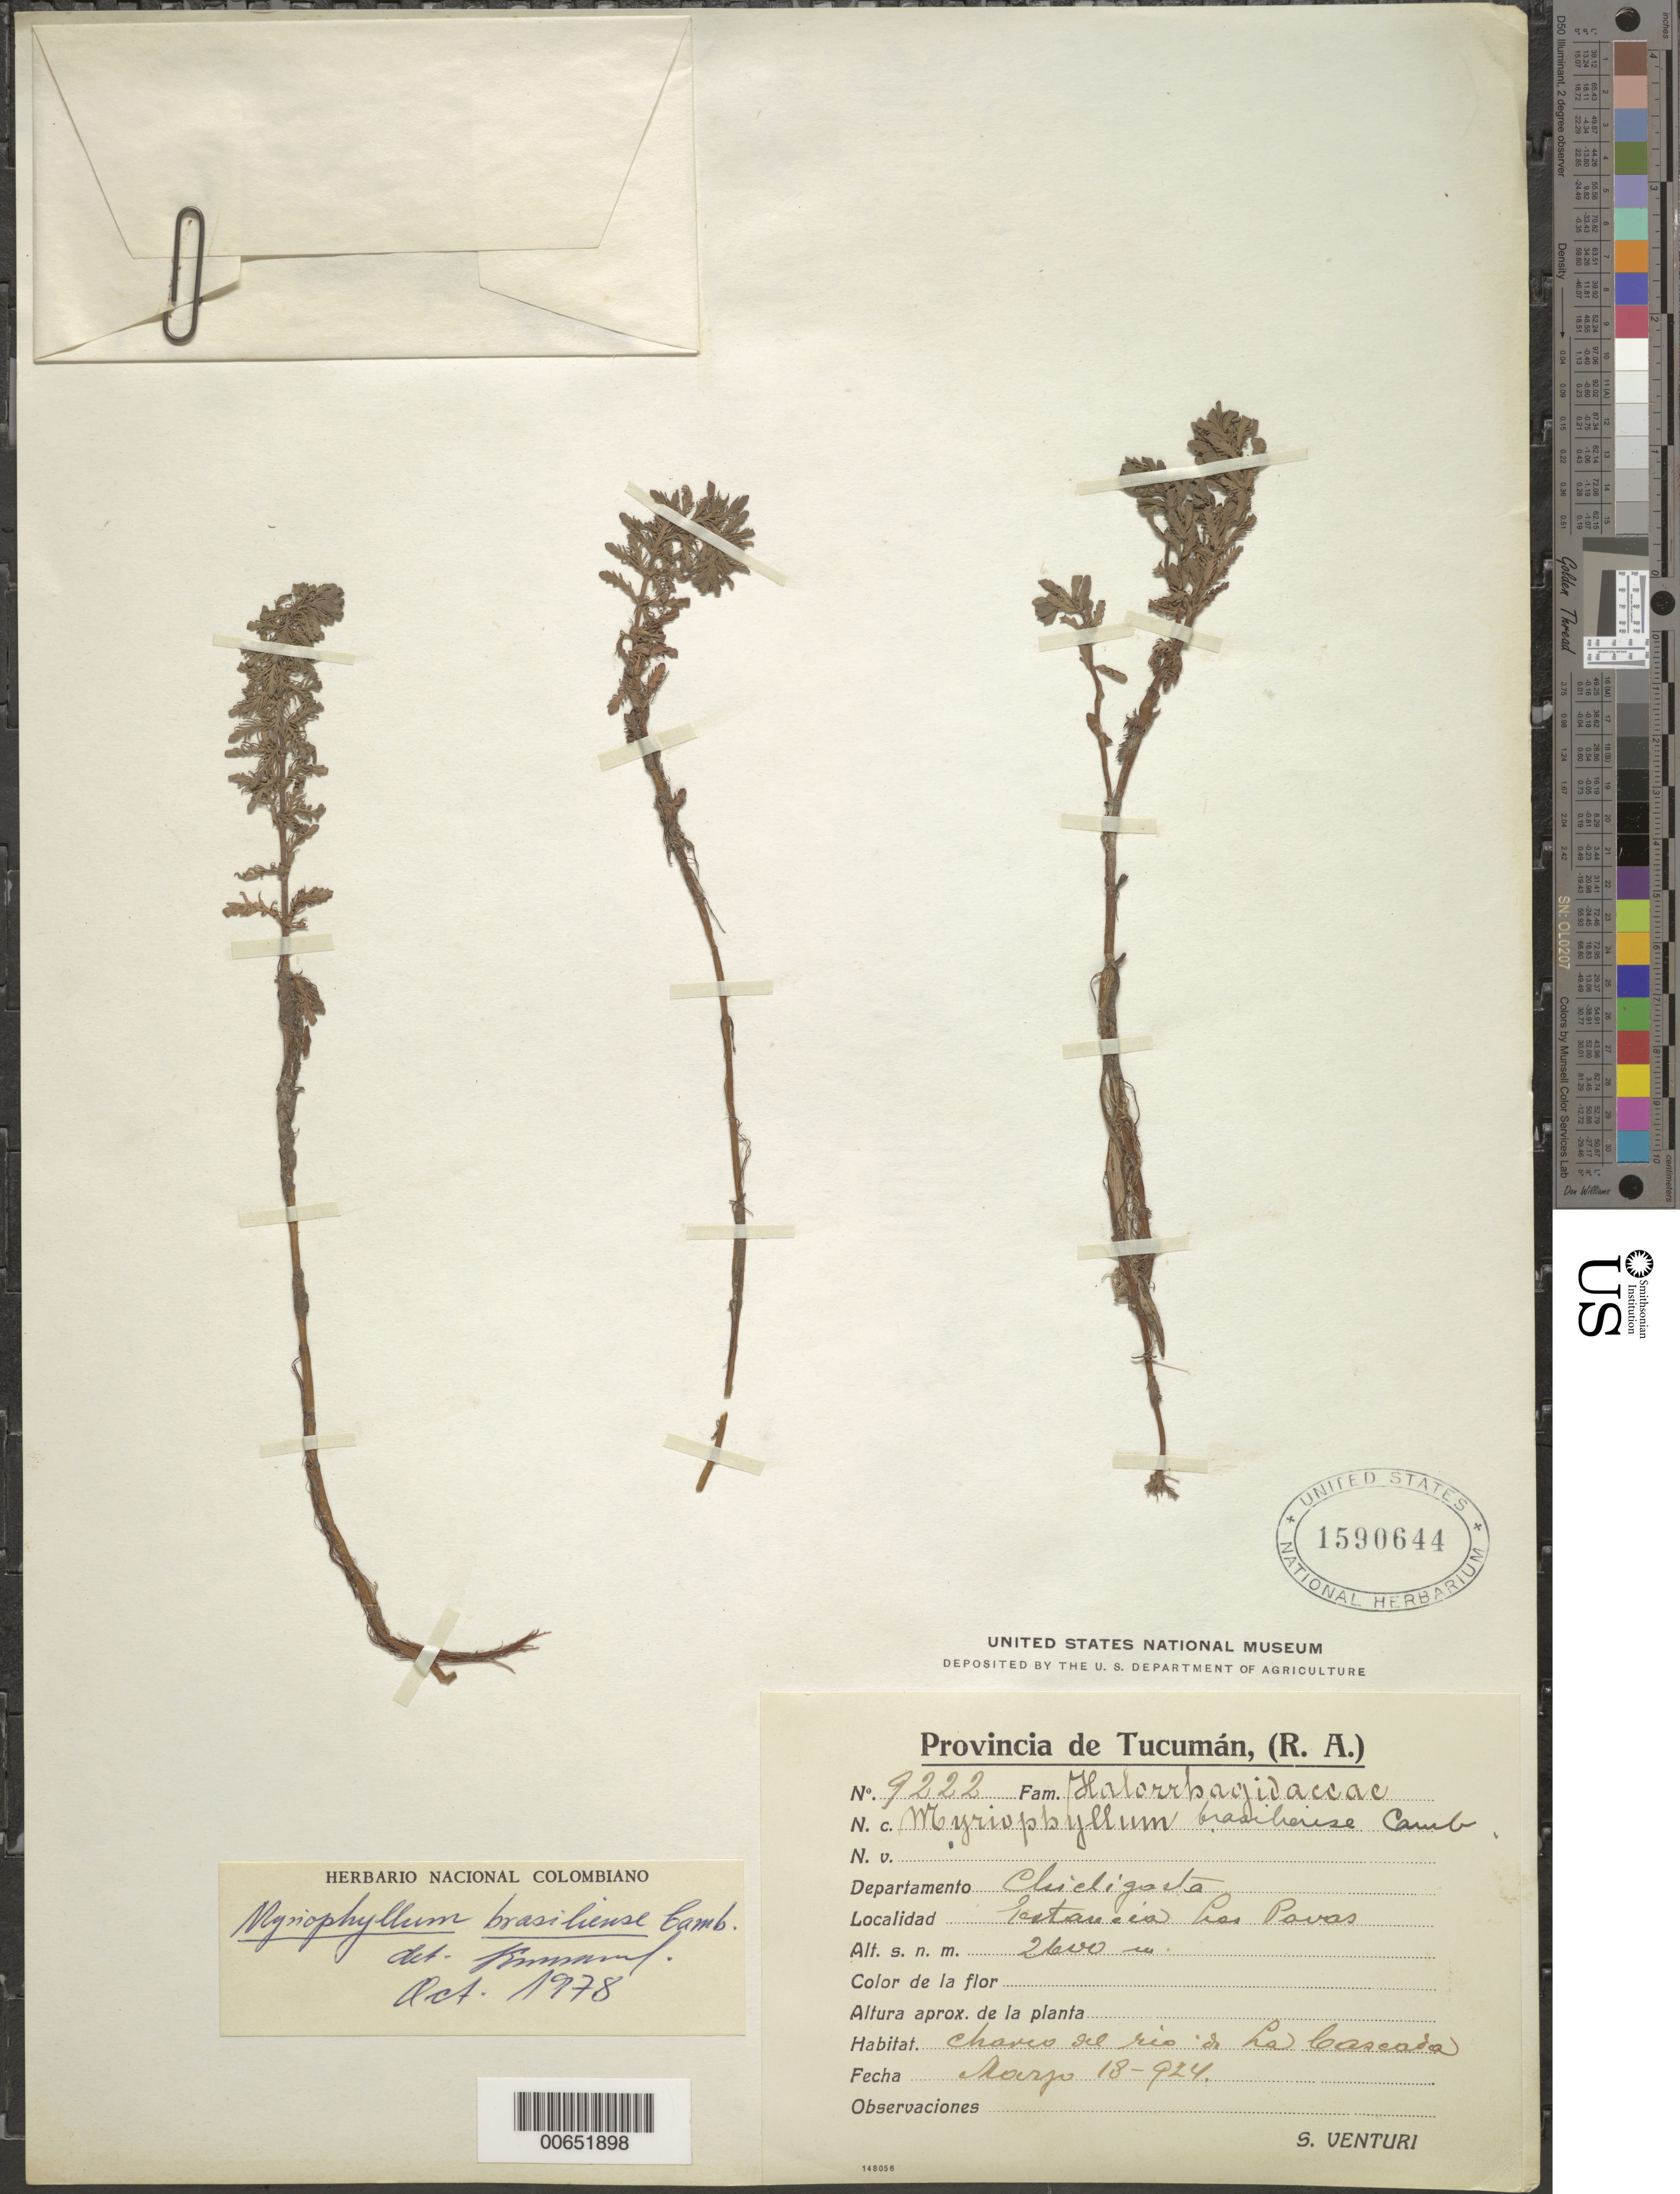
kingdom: Plantae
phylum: Tracheophyta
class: Magnoliopsida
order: Saxifragales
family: Haloragaceae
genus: Myriophyllum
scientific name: Myriophyllum brasiliense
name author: Cambess.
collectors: S. Venturi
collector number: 9222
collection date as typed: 18 May 1924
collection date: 1924-05-18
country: Argentina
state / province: Tucumán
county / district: Chicligasta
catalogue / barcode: US 1590644